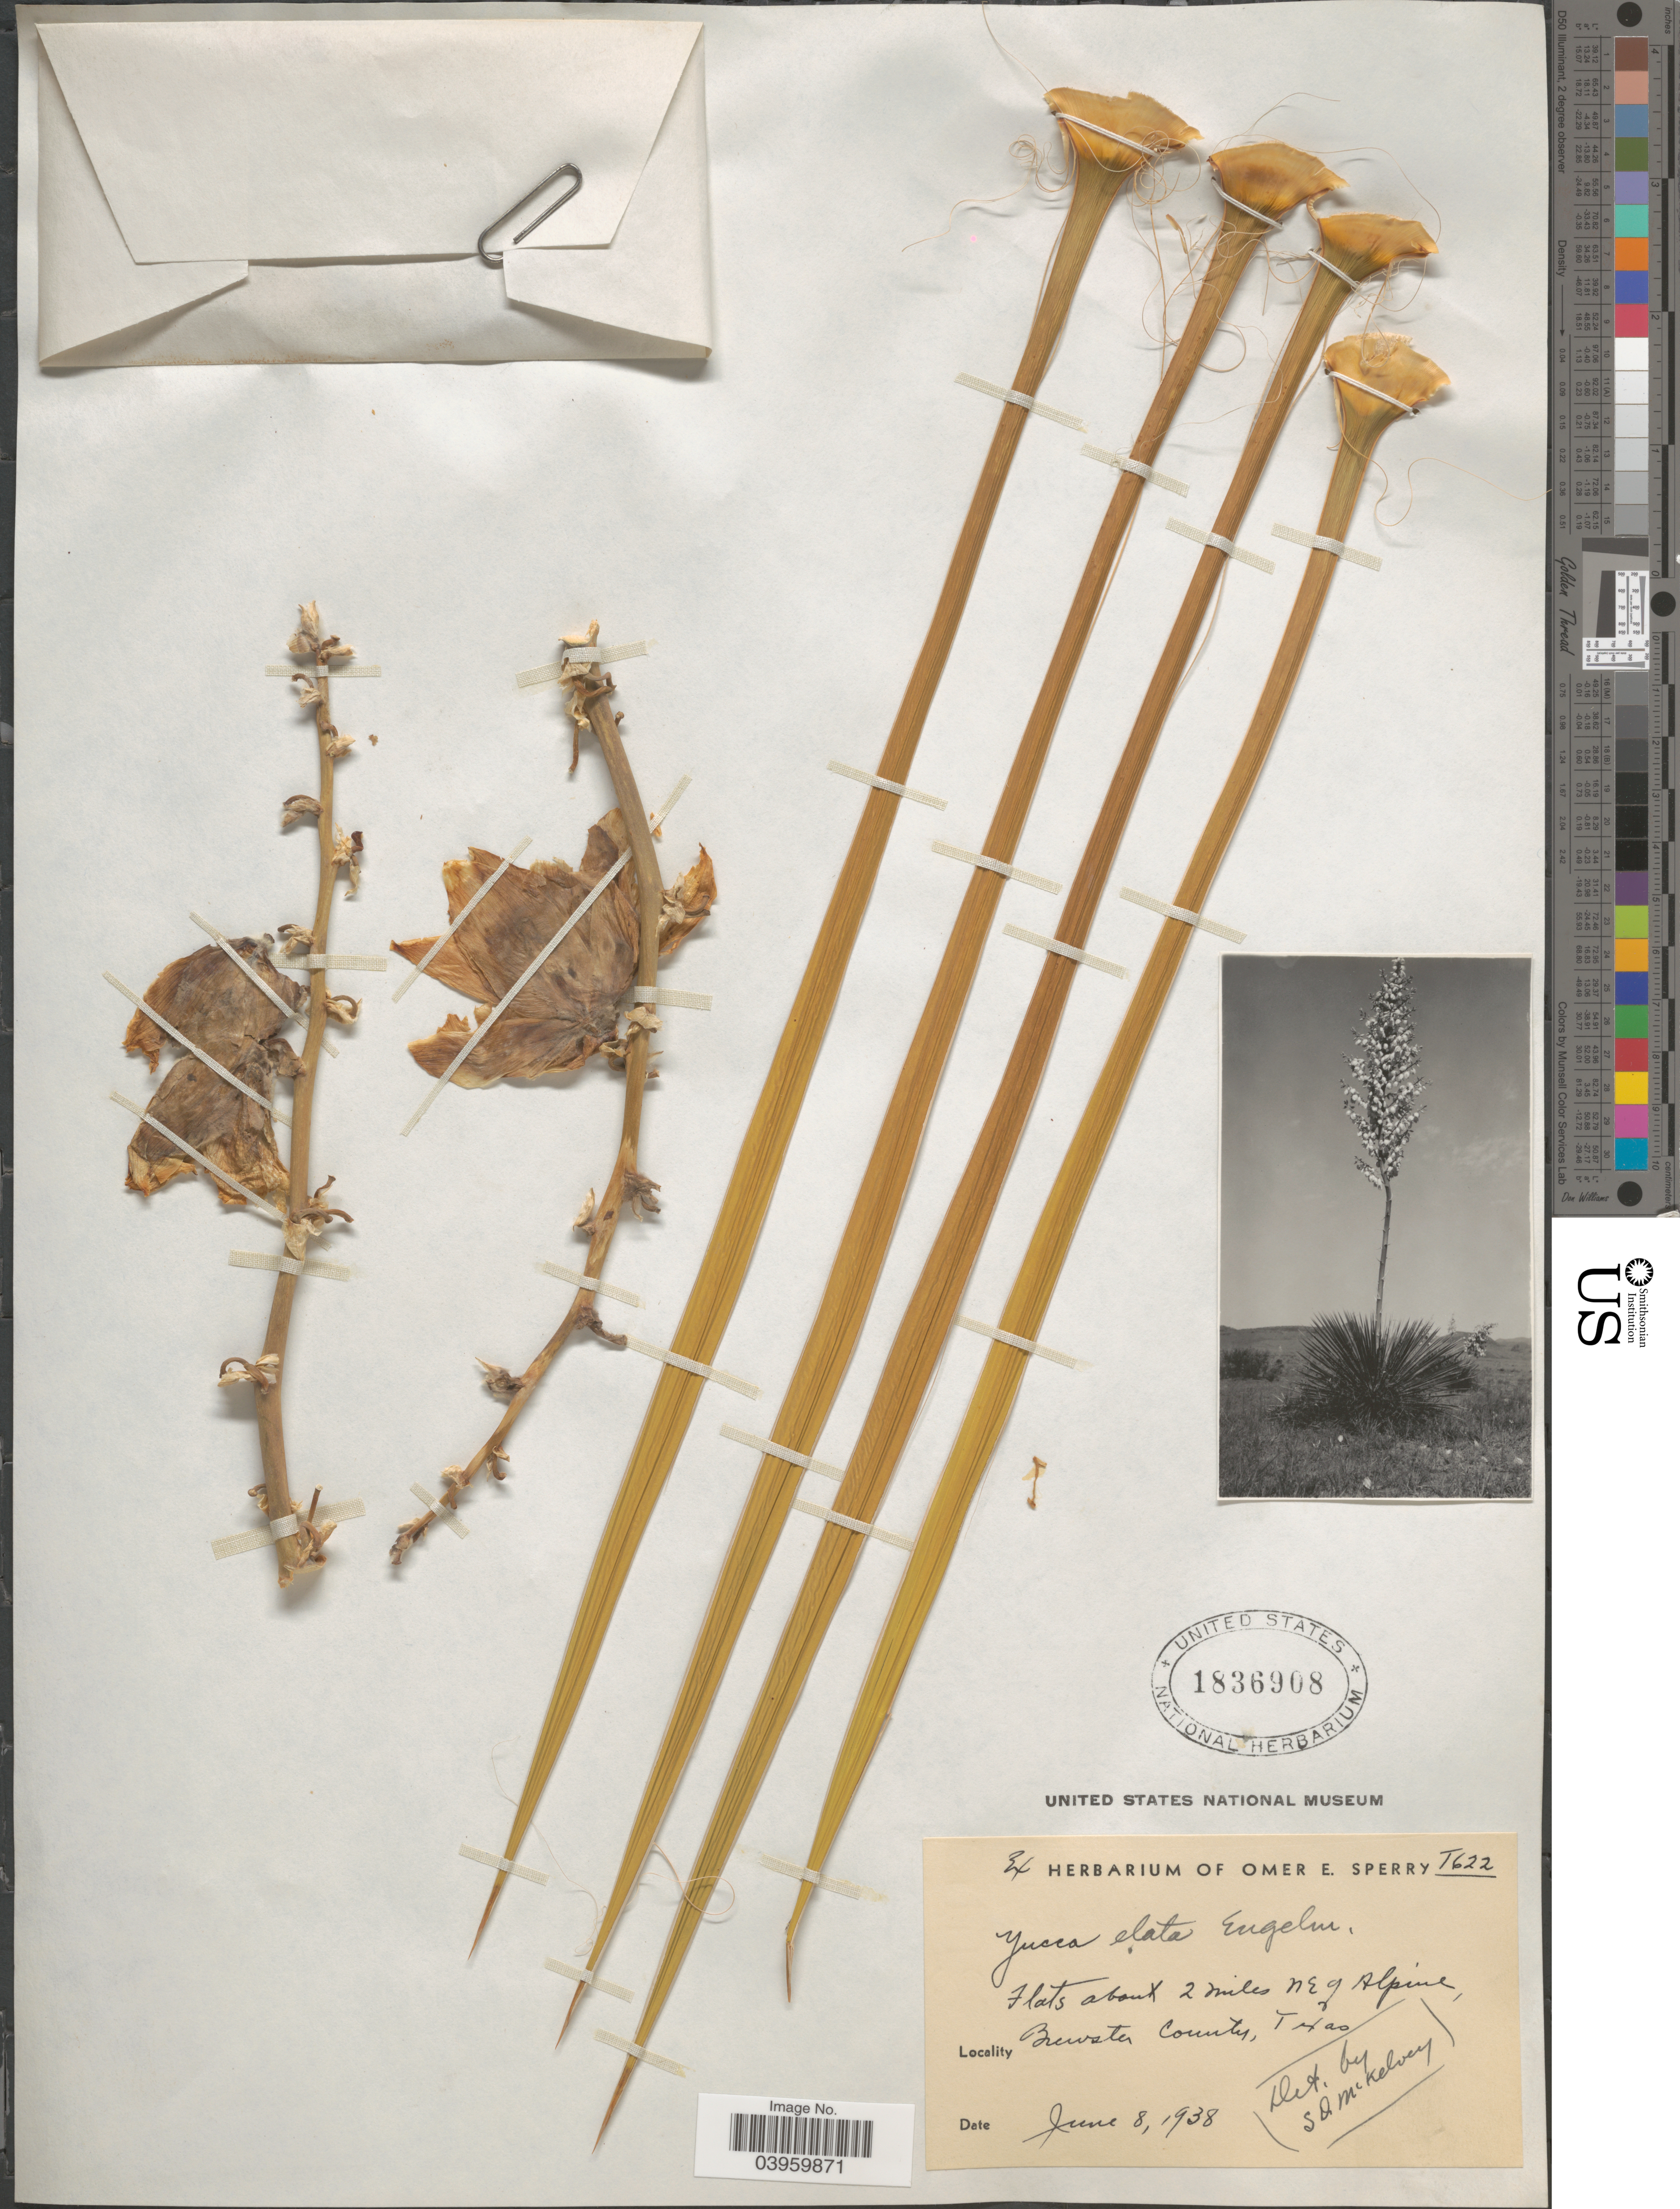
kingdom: Plantae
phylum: Tracheophyta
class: Liliopsida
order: Asparagales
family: Asparagaceae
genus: Yucca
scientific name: Yucca elata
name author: (Engelm.) Engelm.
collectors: ex. herb. Omer E. Sperry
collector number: T622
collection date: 1938-06-08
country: United States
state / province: Texas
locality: Flats about 2 miles NE of Alpine, Brewster County.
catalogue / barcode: US 1836908